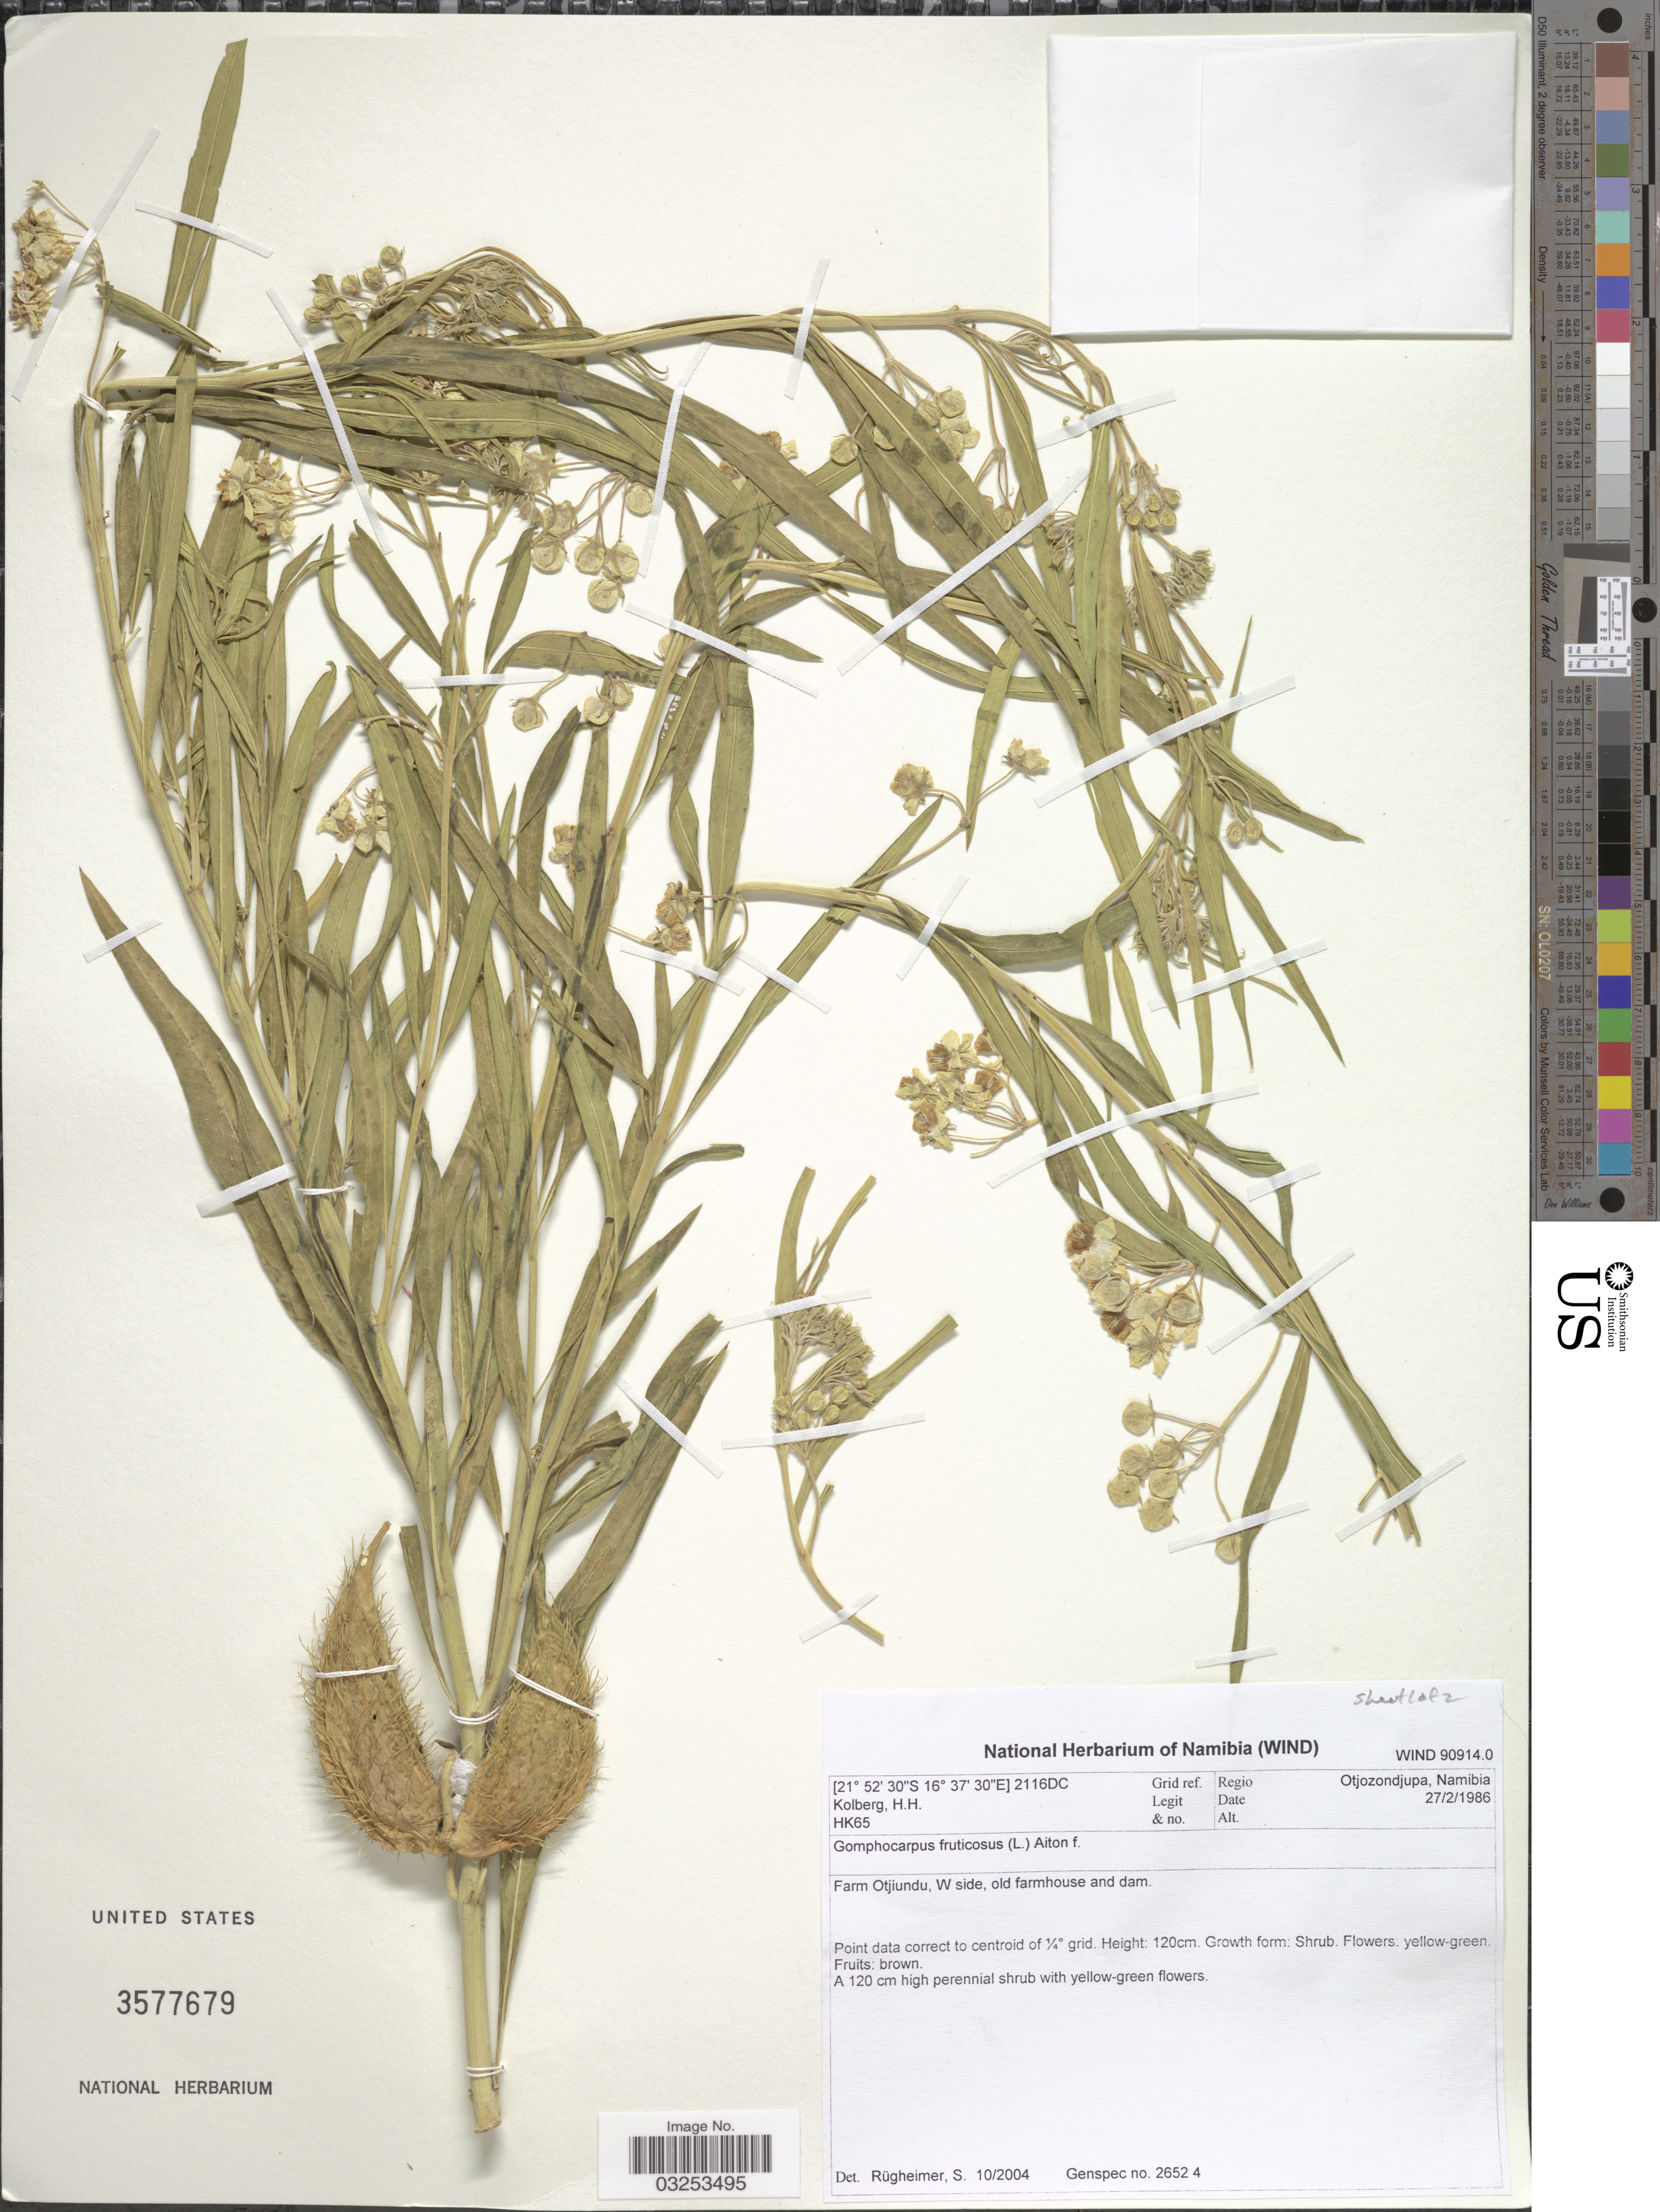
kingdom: Plantae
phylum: Tracheophyta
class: Magnoliopsida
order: Gentianales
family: Apocynaceae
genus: Gomphocarpus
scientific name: Gomphocarpus fruticosus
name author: (L.) W.T. Aiton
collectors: H. H. Kolberg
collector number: HK65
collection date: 1986-02-27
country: Namibia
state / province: Otjozondjupa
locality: Regio Otjozondjupa, Namibia. Grid Ref. 2116DC. Farm Otjiundu, W side, old farmhouse and dam.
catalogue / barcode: US 3577679